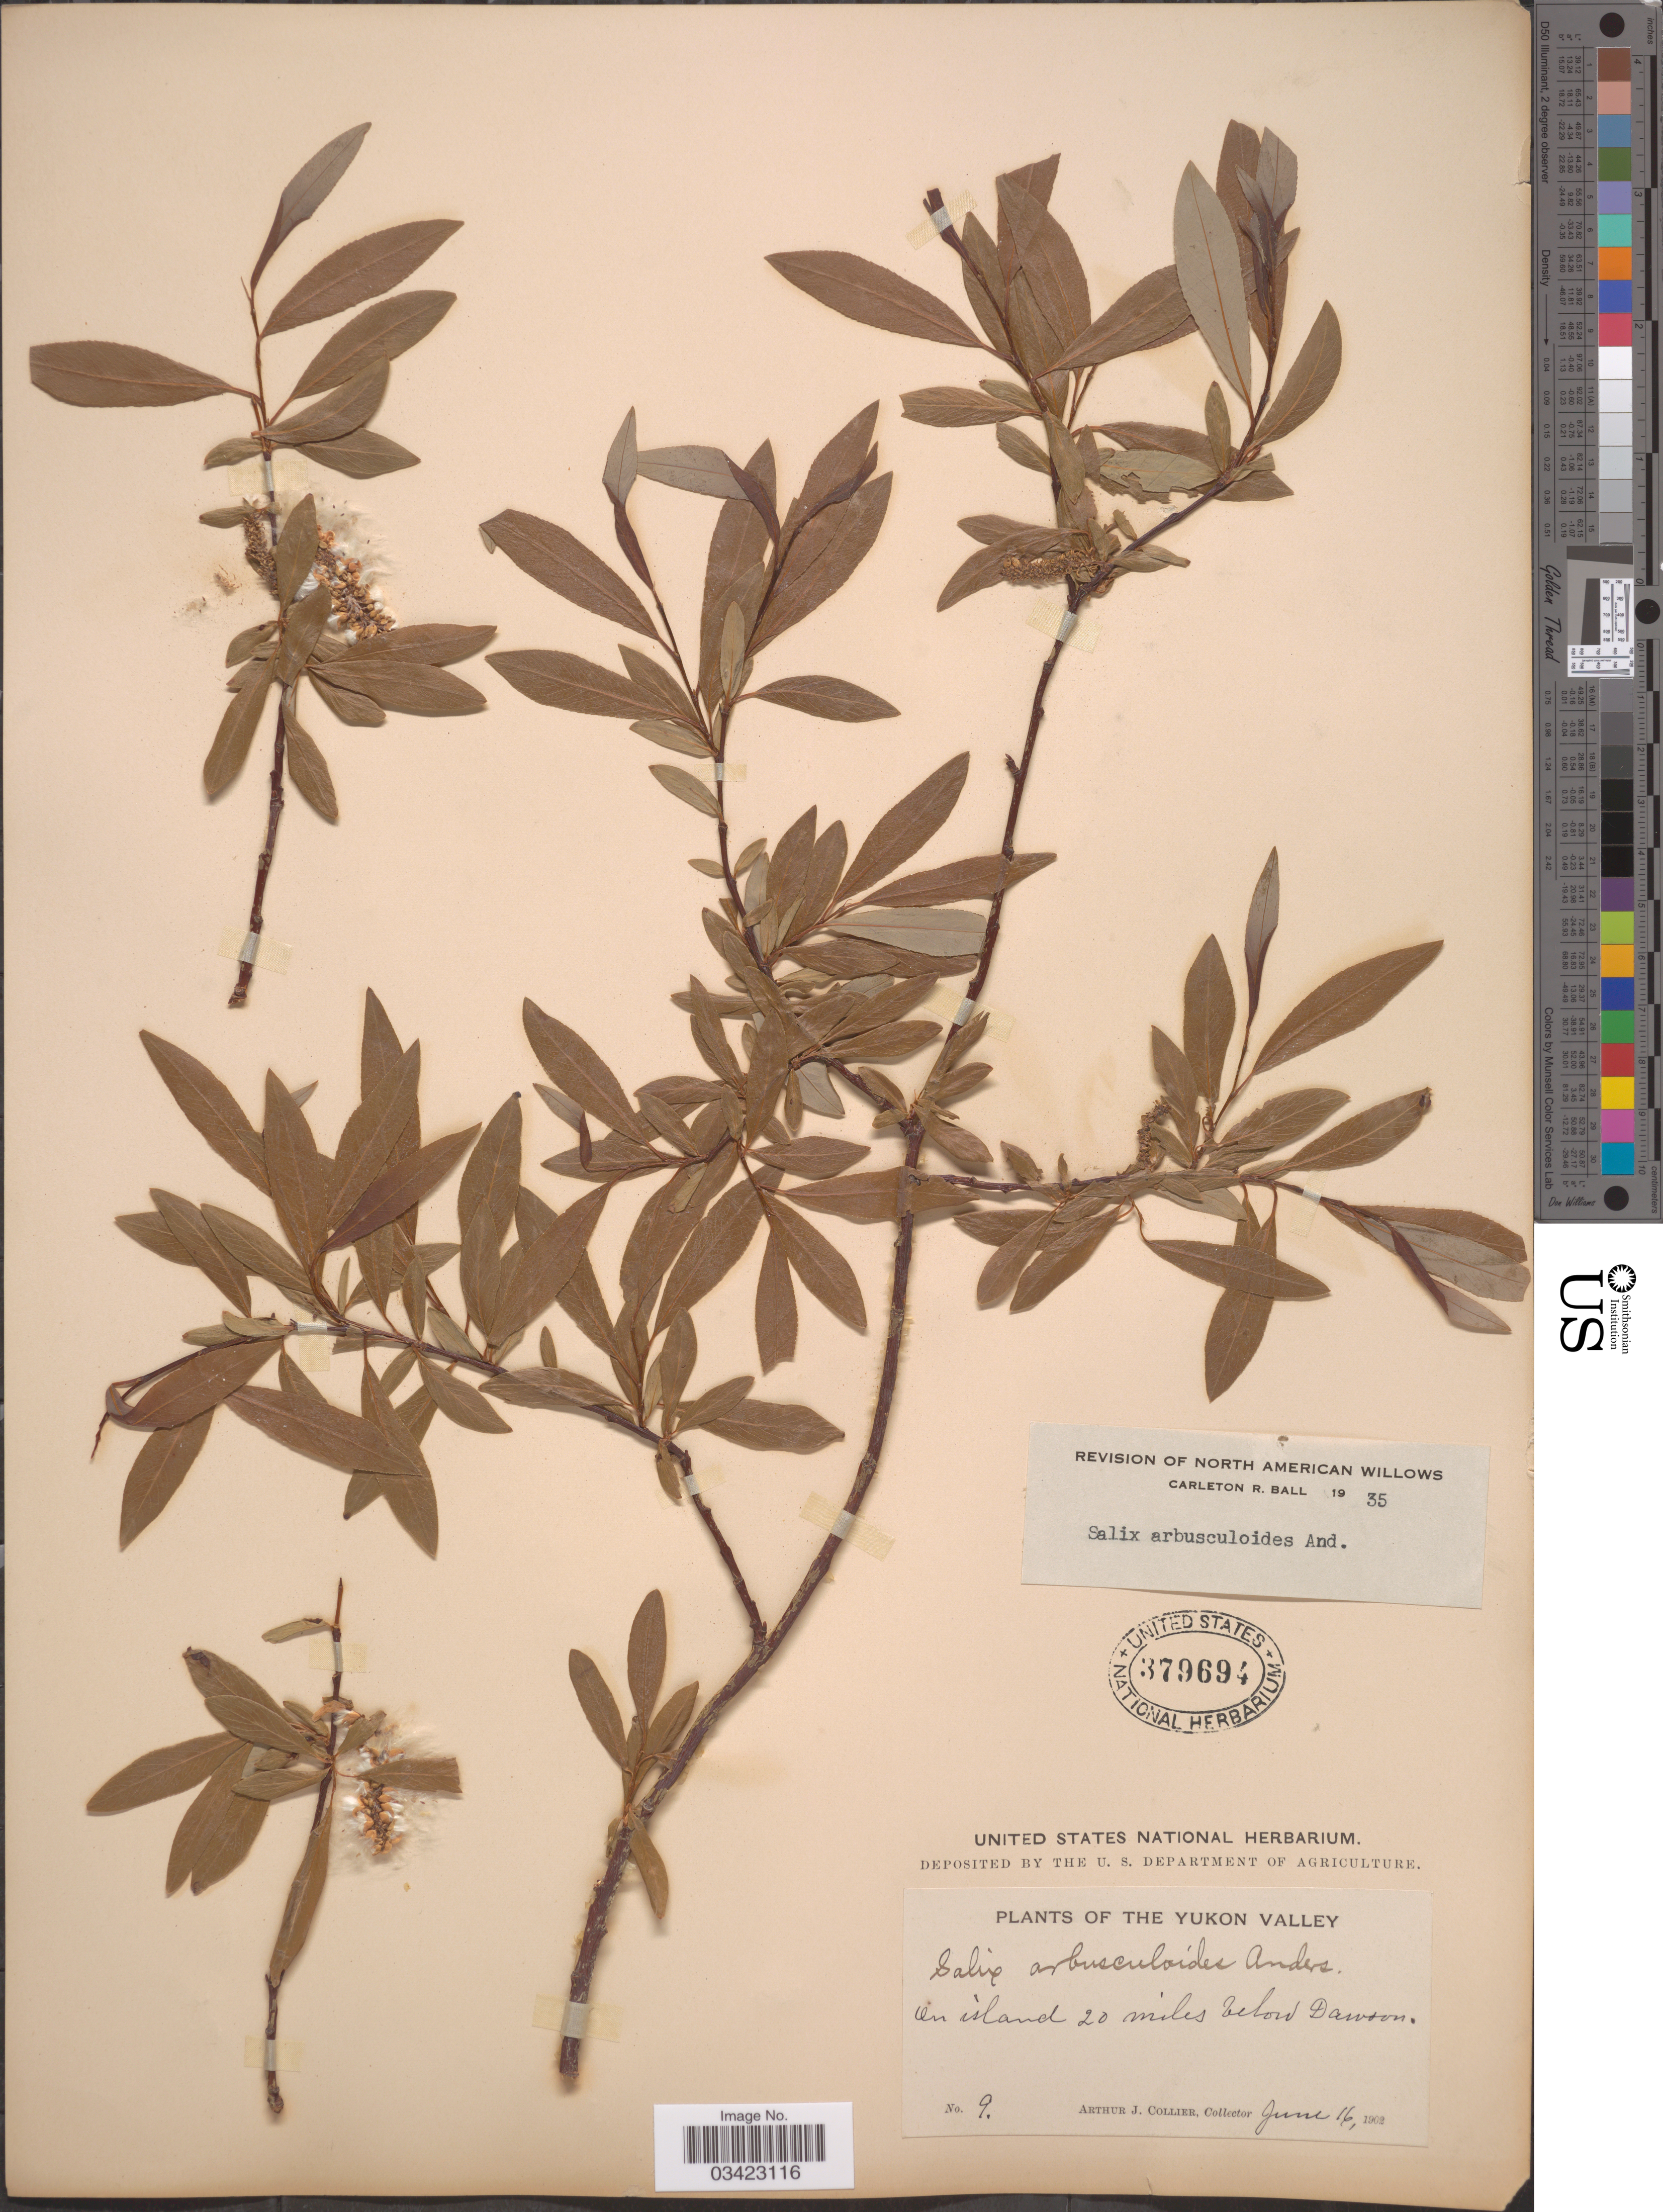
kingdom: Plantae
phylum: Tracheophyta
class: Magnoliopsida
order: Malpighiales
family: Salicaceae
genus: Salix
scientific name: Salix arbusculoides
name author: Andersson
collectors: A. Collier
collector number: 9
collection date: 1902-06-16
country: Canada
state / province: Yukon Territory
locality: The Yukon Valley. On island 20 miles below Dawson.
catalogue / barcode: US 379694